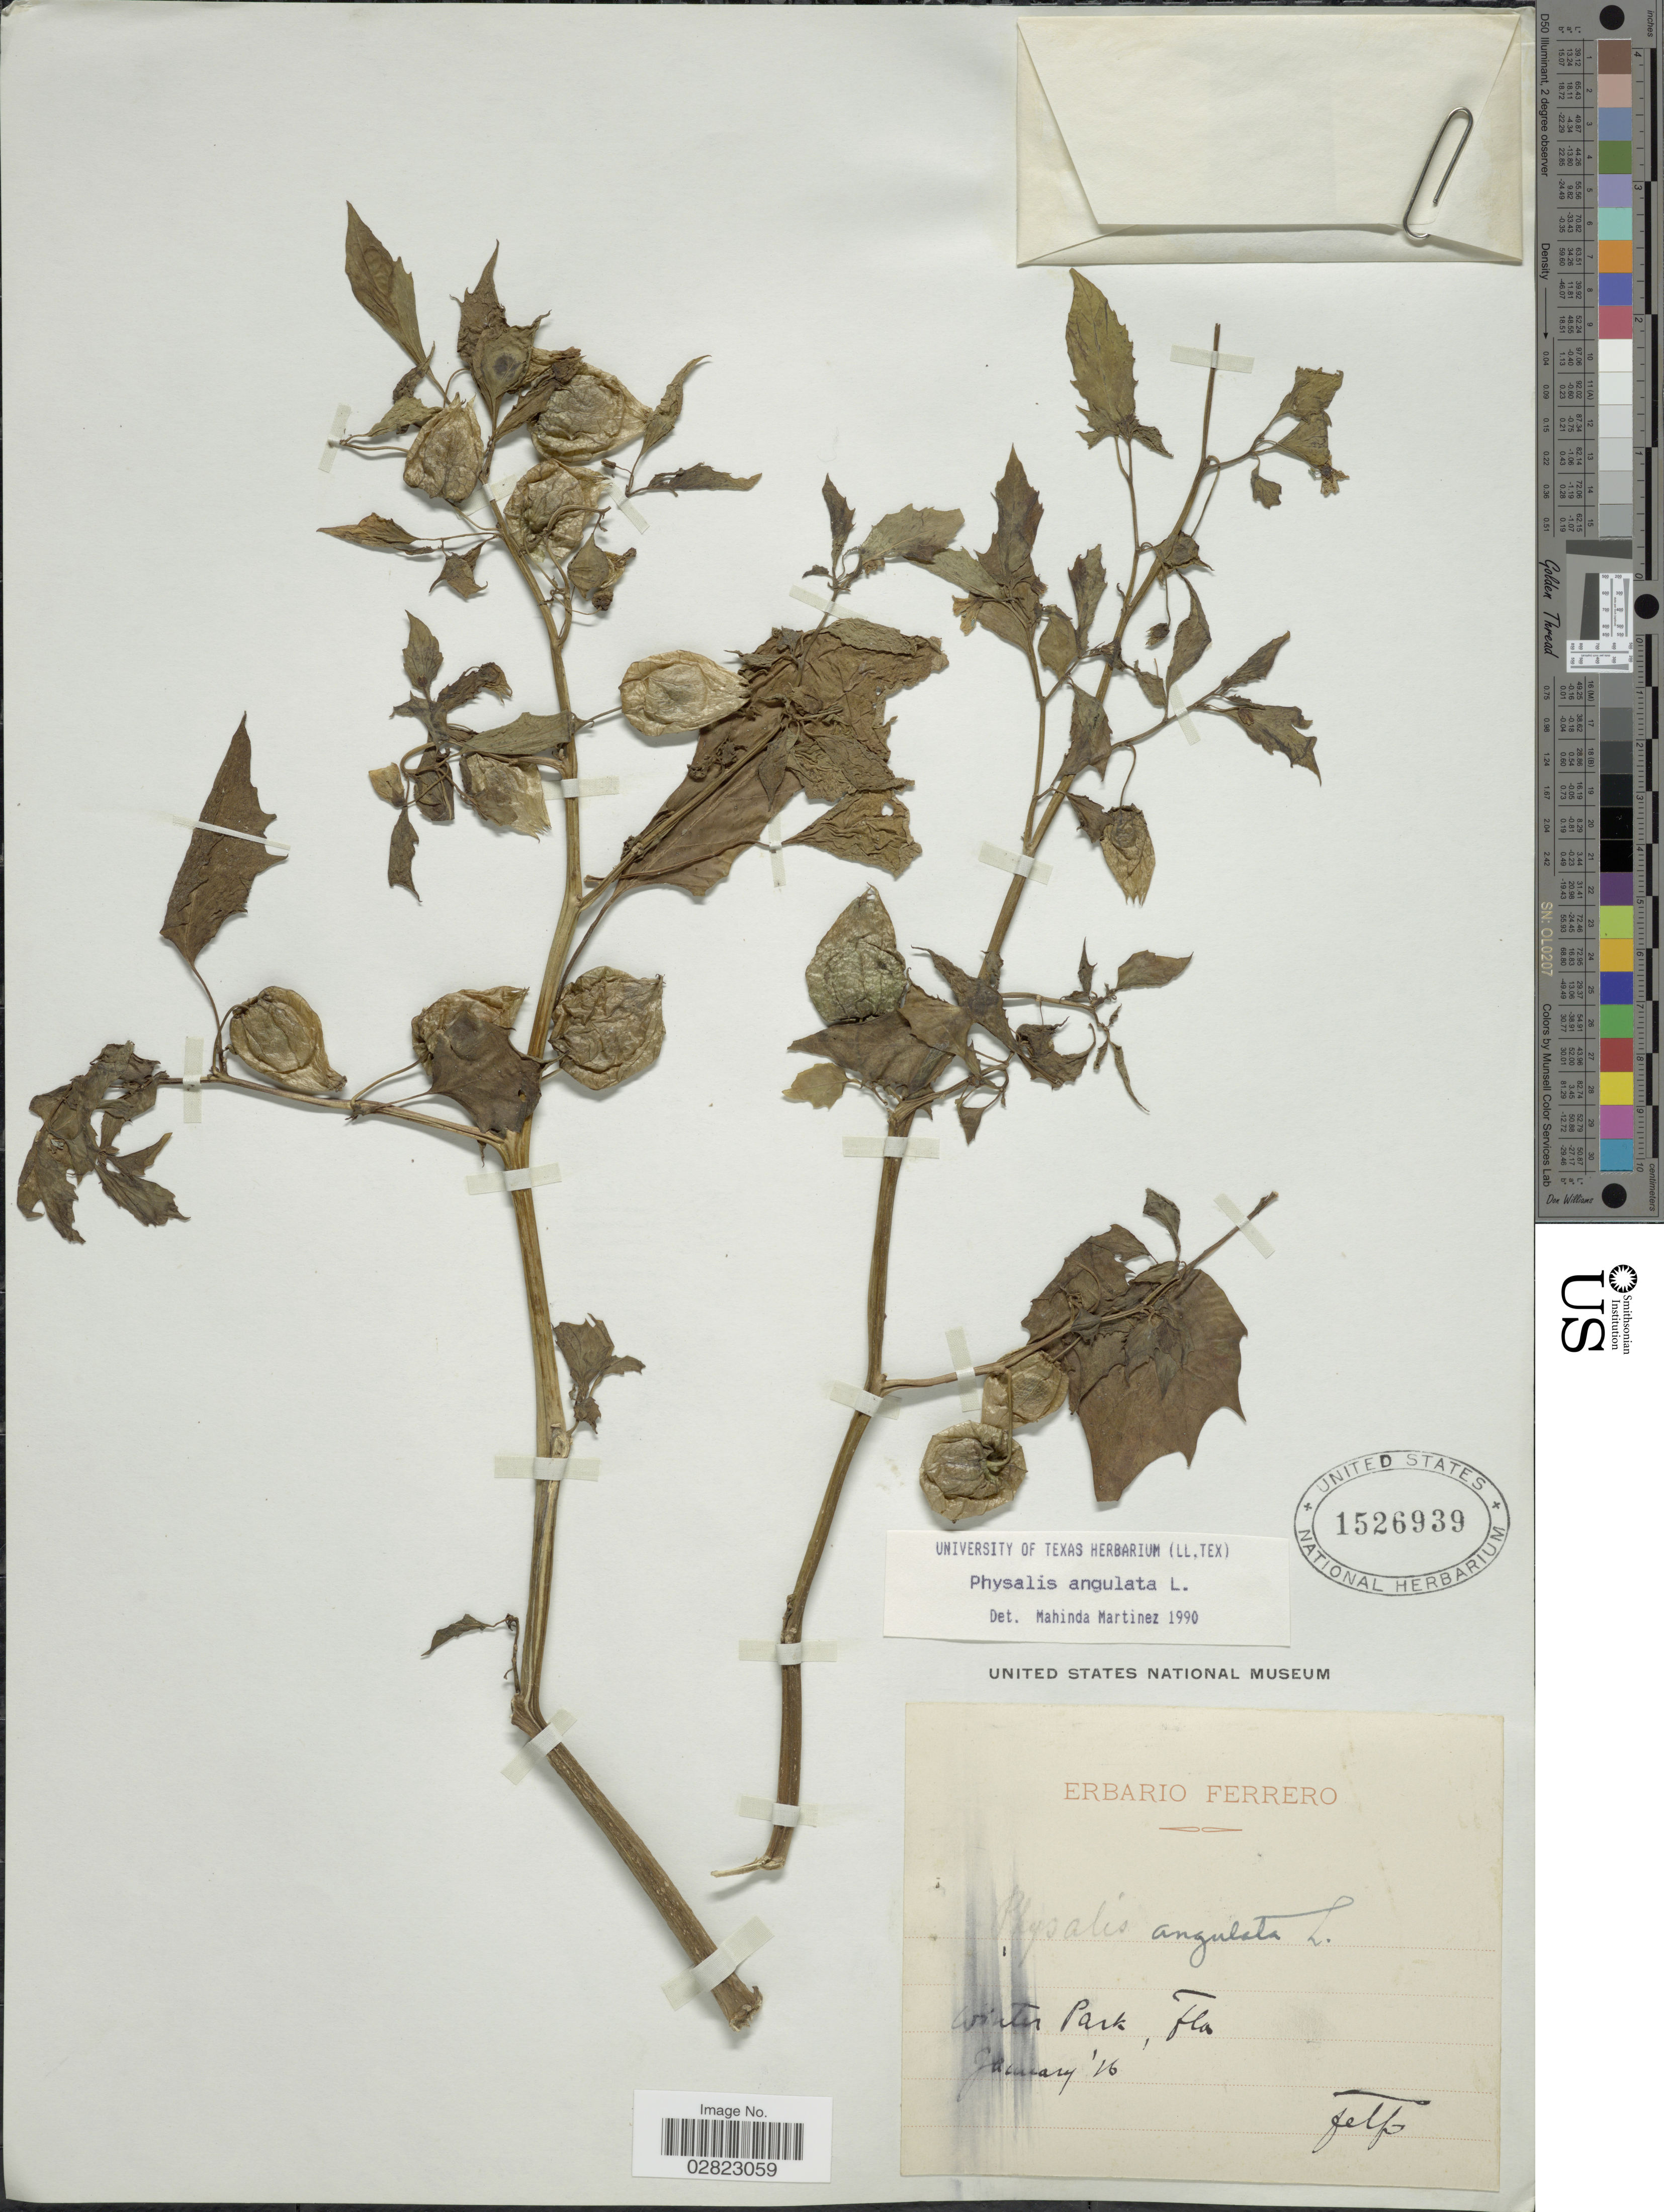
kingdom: Plantae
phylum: Tracheophyta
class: Magnoliopsida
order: Solanales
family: Solanaceae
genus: Physalis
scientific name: Physalis angulata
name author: L.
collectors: E. Ferrero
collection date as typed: Transcribed d/m/y: /1/16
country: United States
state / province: Florida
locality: Winter Park.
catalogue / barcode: US 1526939